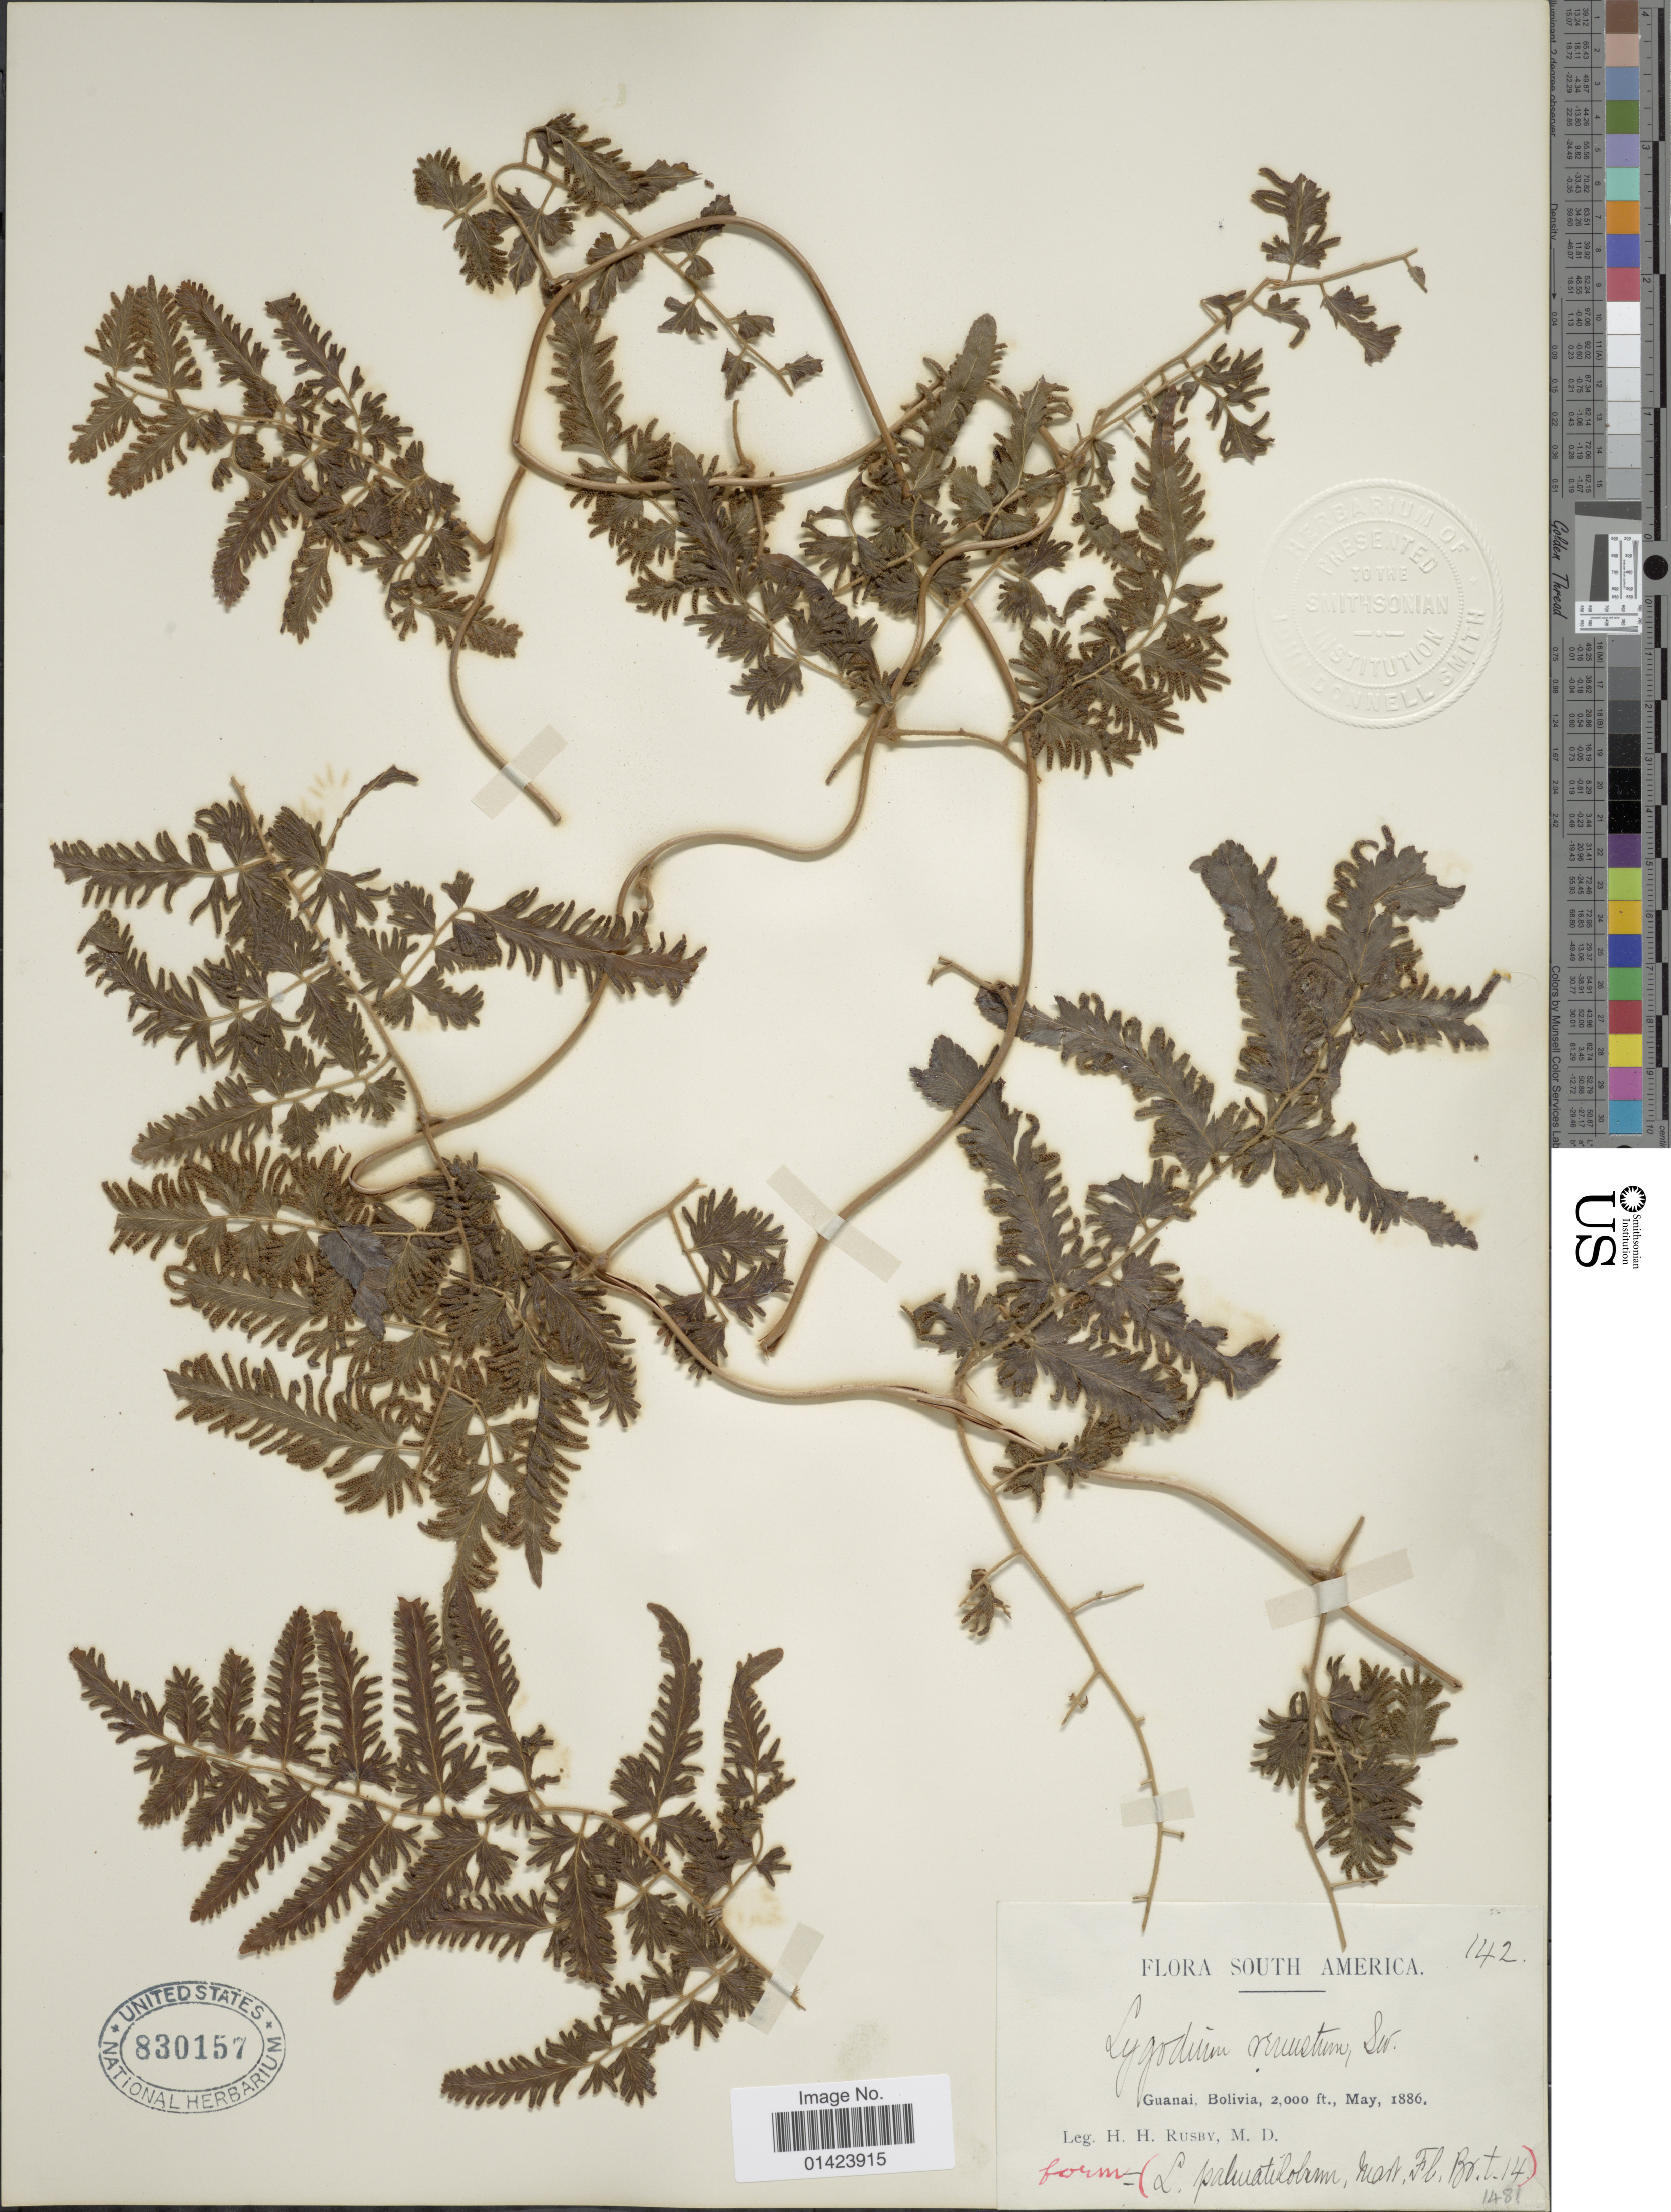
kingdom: Plantae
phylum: Tracheophyta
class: Polypodiopsida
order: Schizaeales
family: Lygodiaceae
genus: Lygodium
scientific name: Lygodium venustum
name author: Sw.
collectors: H. H. Rusby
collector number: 142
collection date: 1886-05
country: Bolivia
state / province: La Páz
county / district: Larecaja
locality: Guanay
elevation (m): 610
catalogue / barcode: US 830157